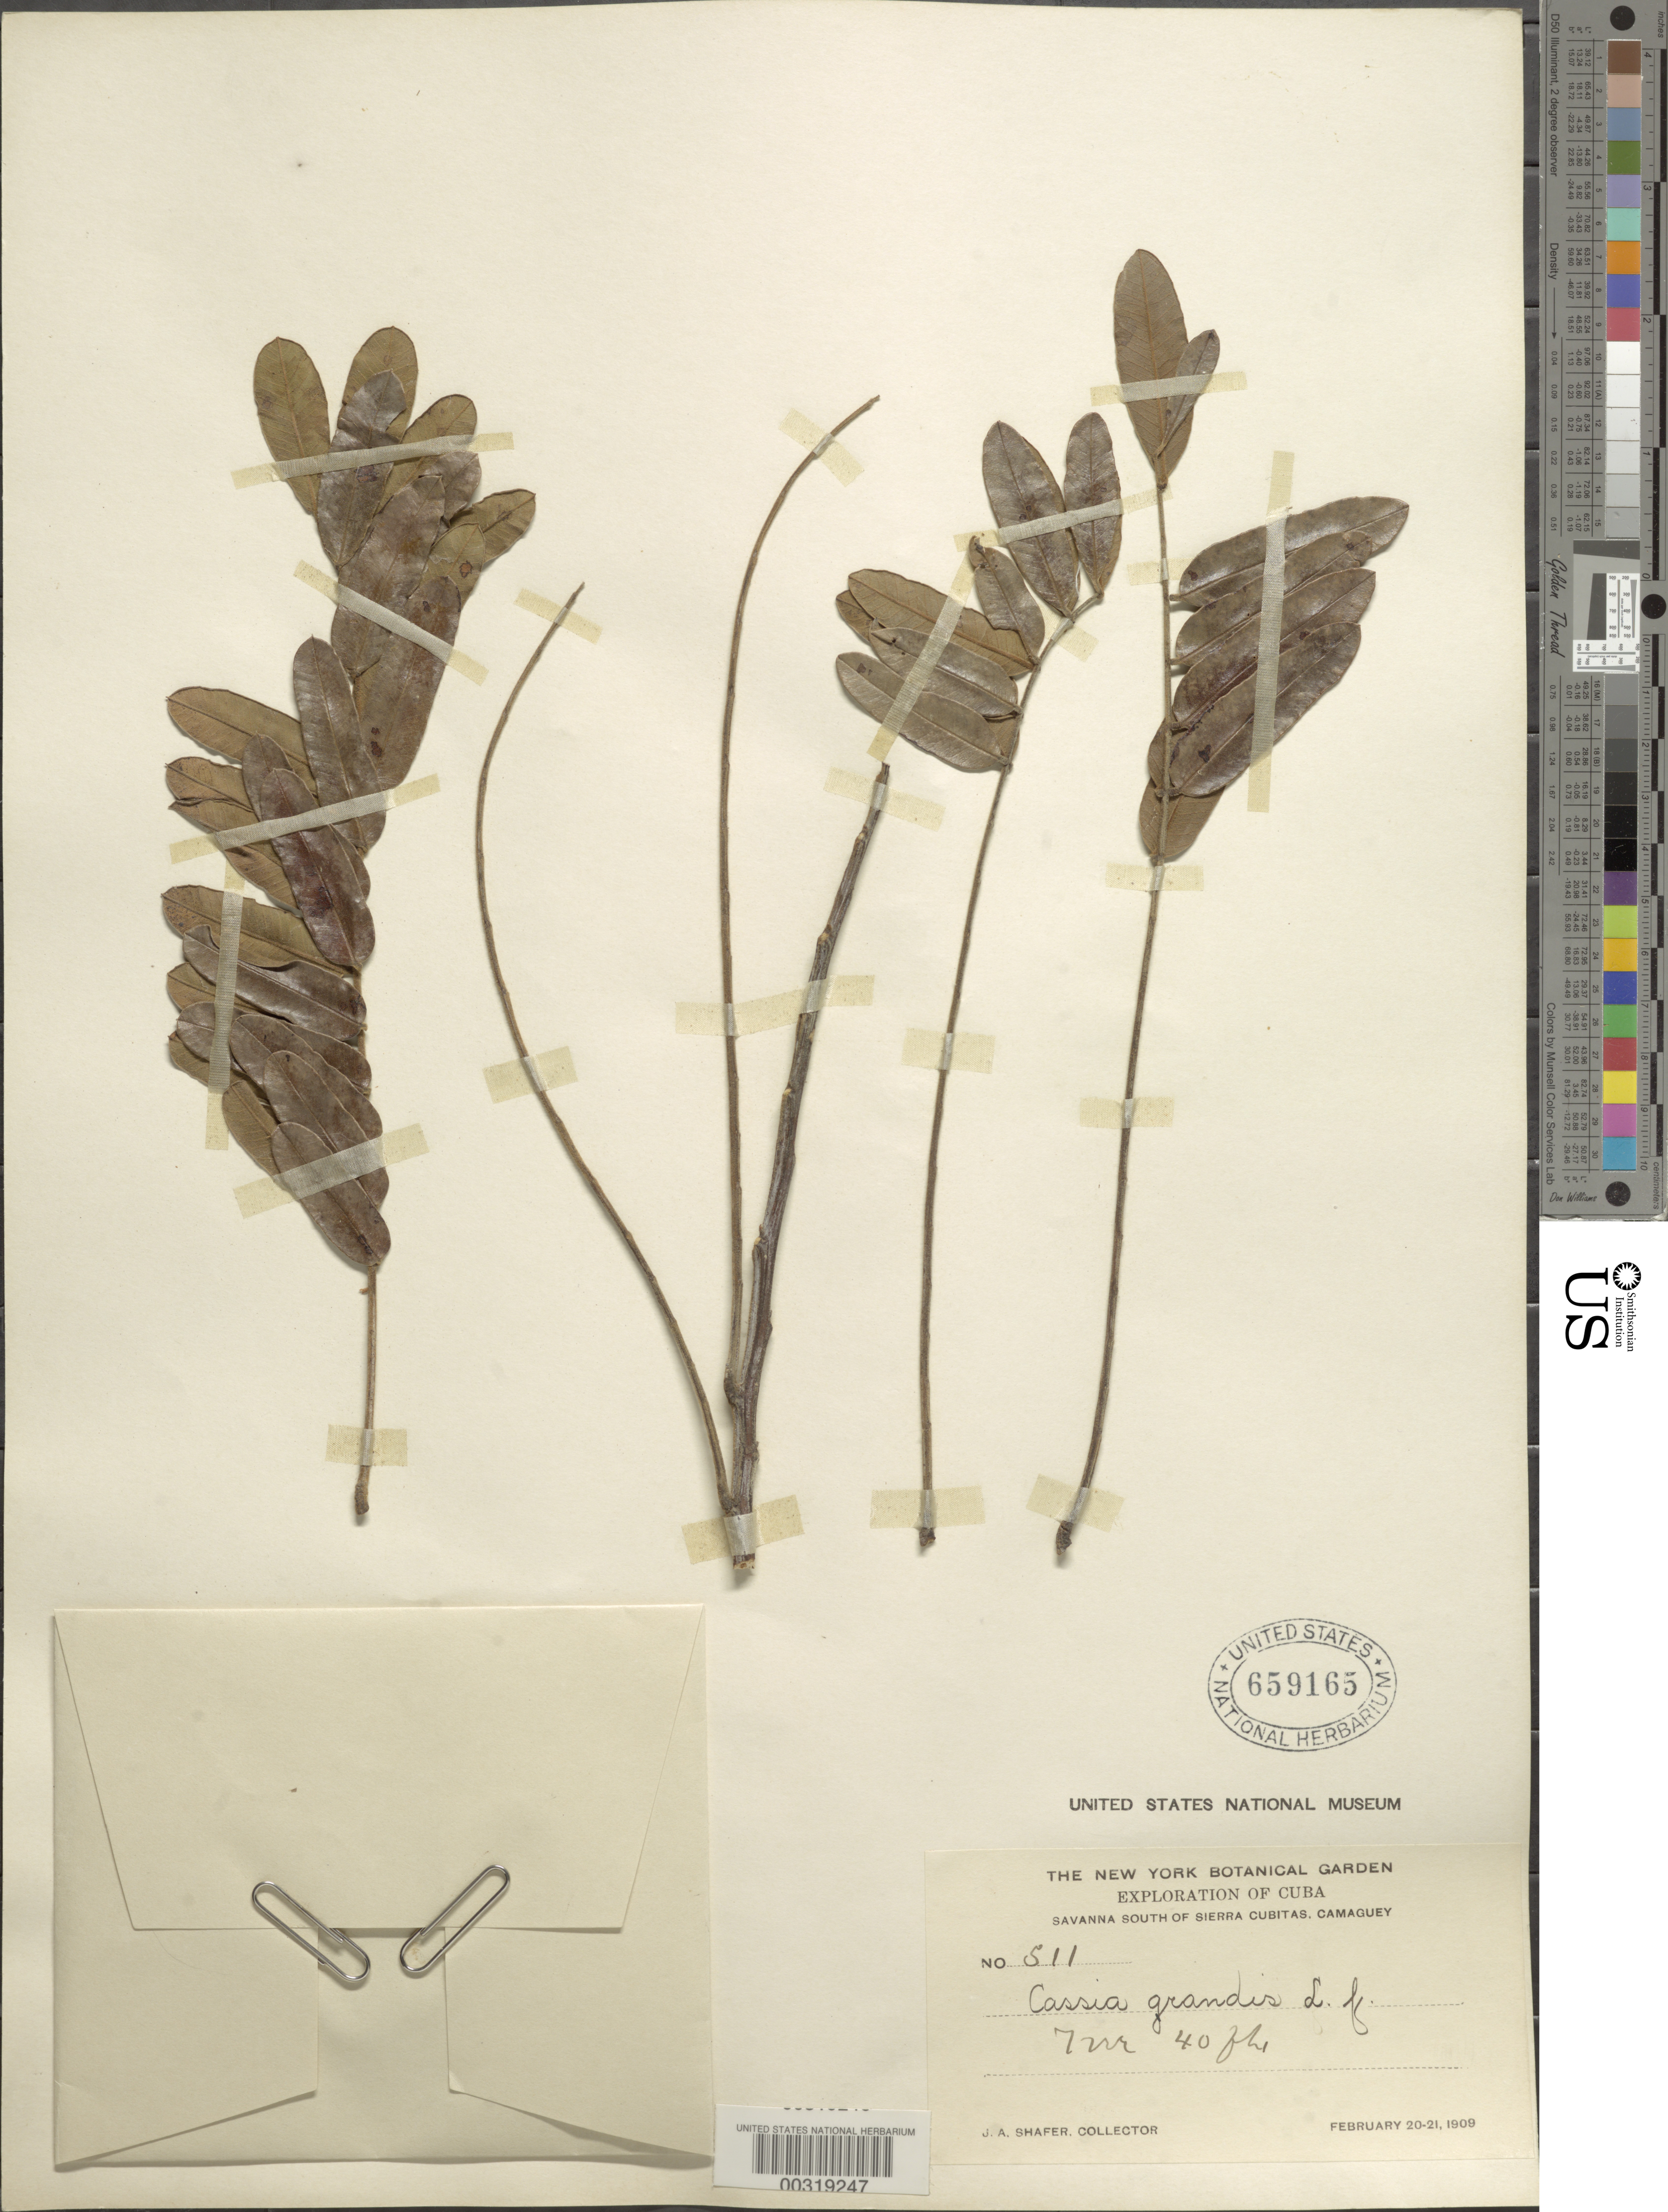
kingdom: Plantae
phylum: Tracheophyta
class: Magnoliopsida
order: Fabales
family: Fabaceae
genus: Cassia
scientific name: Cassia grandis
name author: L. f.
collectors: J. A. Shafer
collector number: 511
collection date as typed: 20 Feb 1909 to 21 Feb 1909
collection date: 1909-02-20/1909-02-21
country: Cuba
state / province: Camagüey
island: Greater Antilles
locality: S of Sierra Cubitas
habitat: Savanna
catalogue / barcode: US 659165